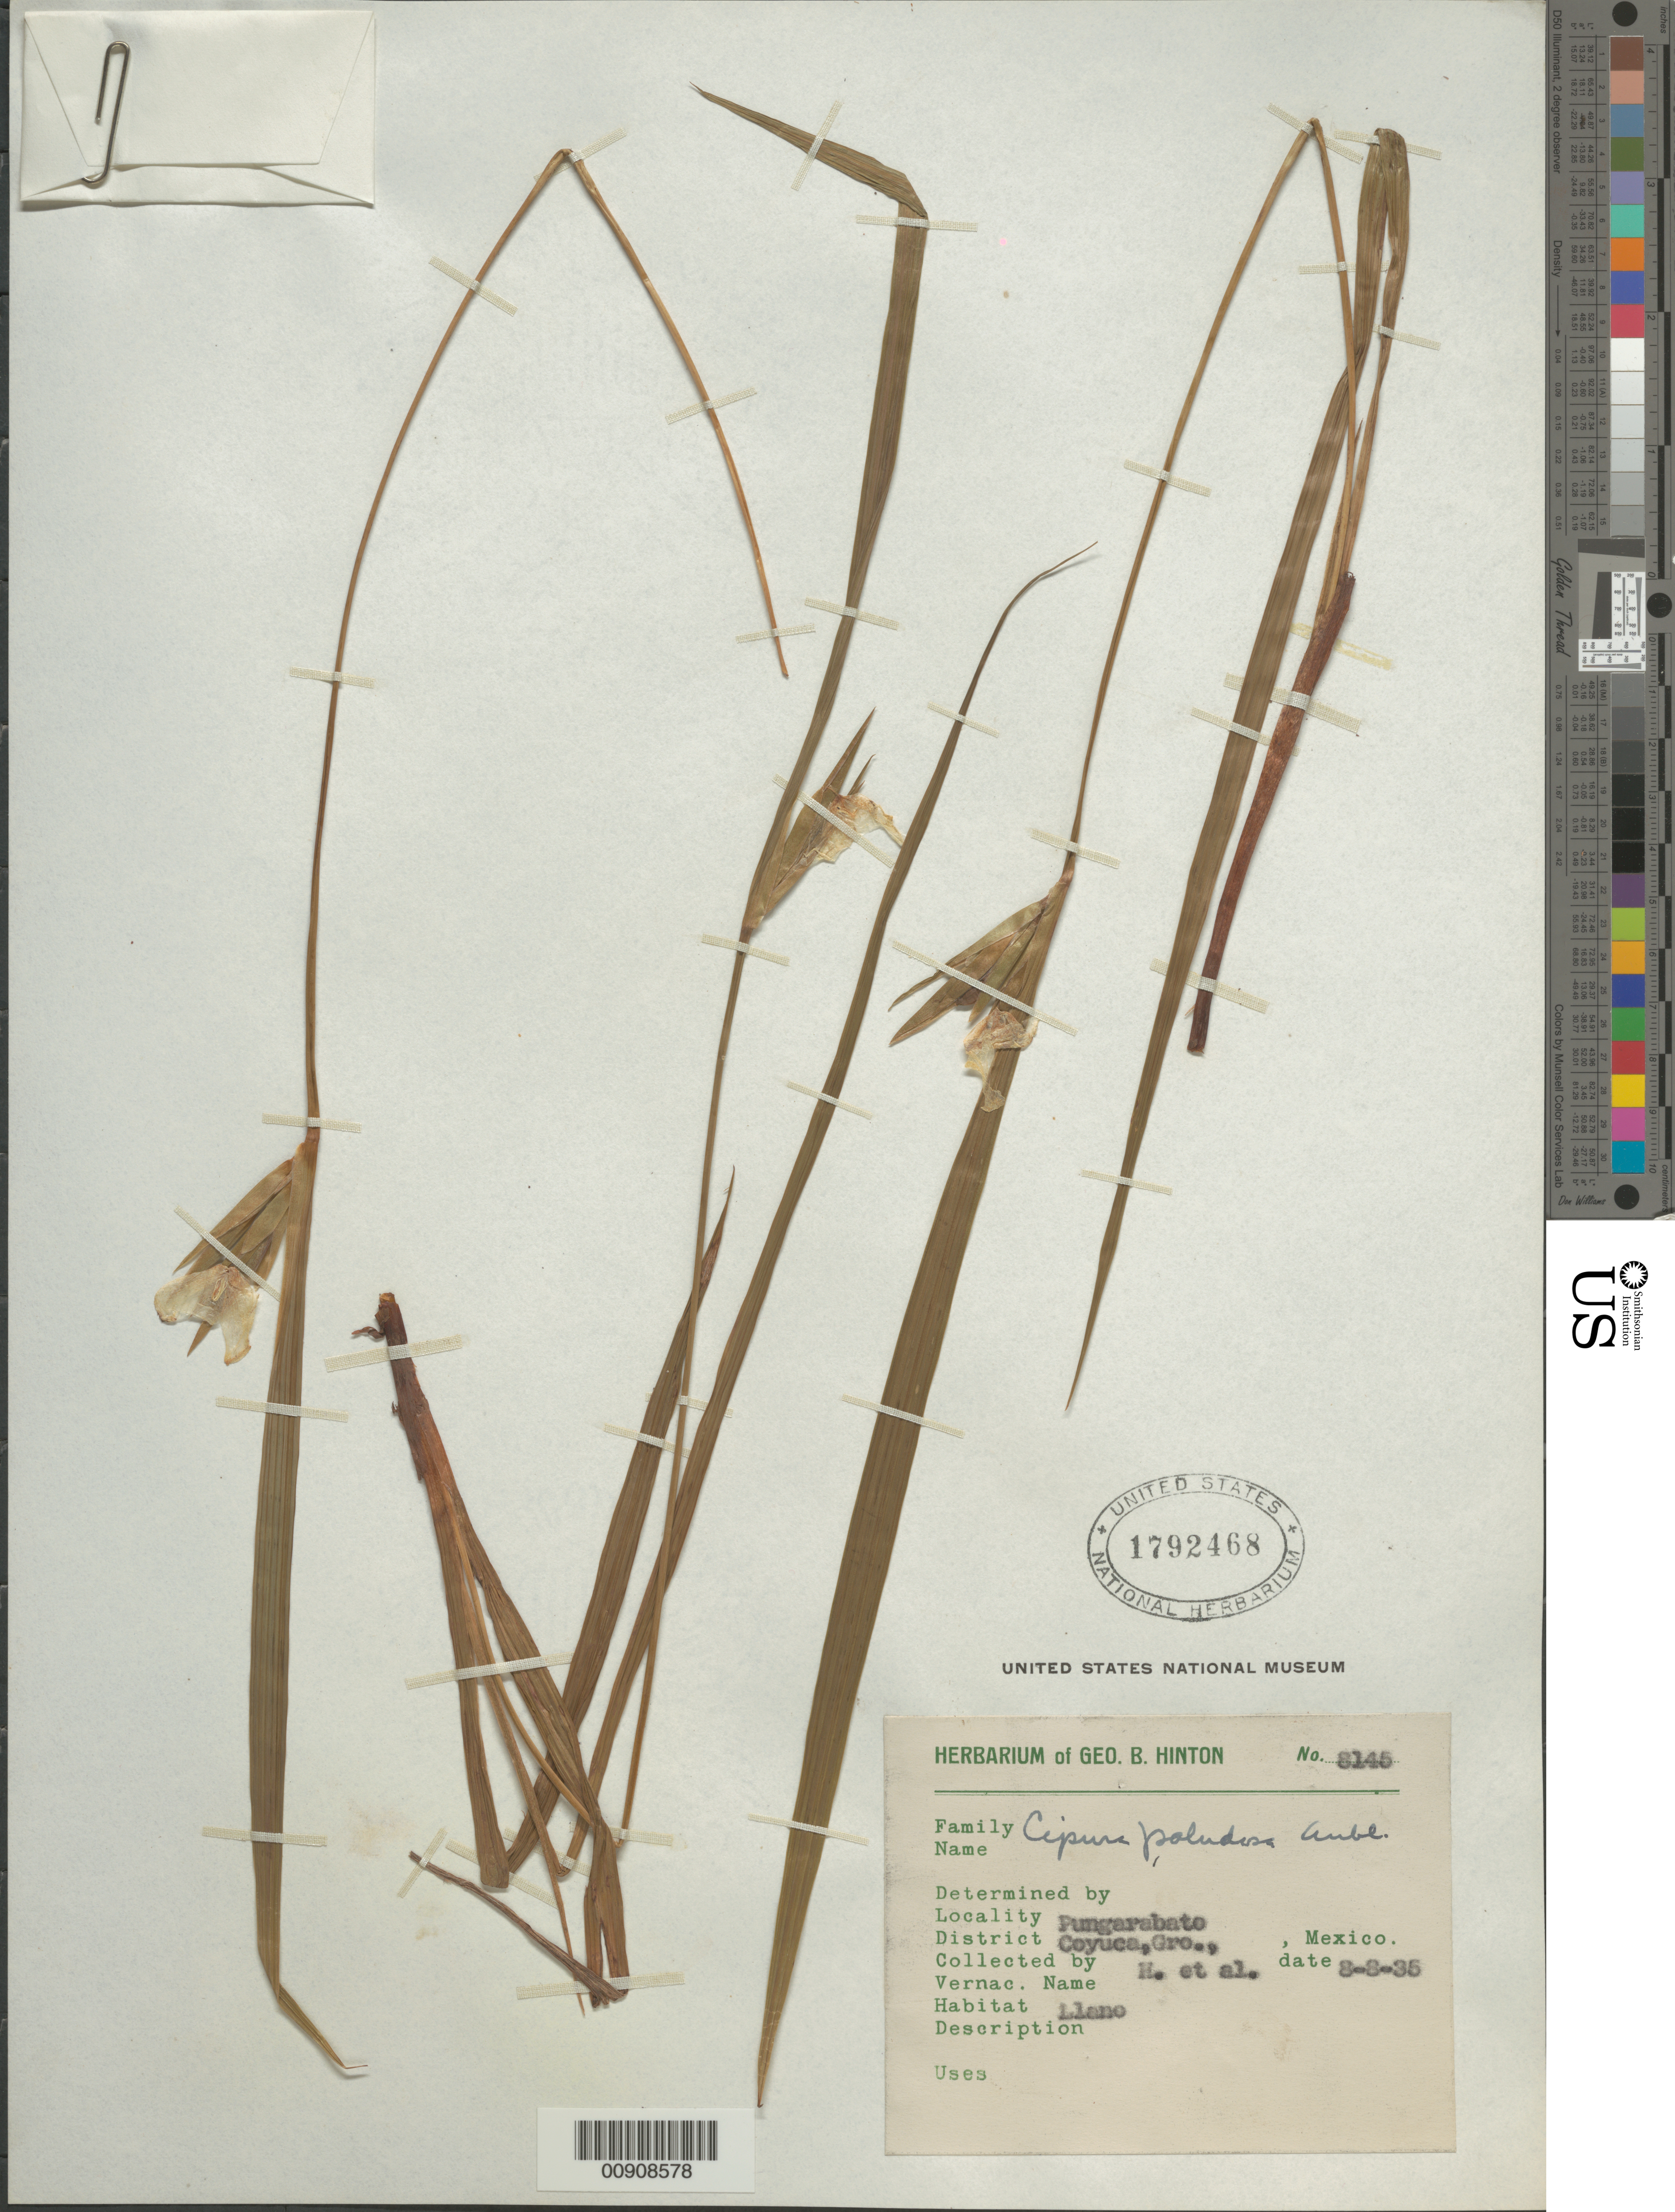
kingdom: Plantae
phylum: Tracheophyta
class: Liliopsida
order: Asparagales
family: Iridaceae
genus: Cipura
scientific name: Cipura paludosa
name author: Aubl.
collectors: G. B. Hinton & et al.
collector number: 8145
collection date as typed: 08 Aug 1935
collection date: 1935-08-08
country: Mexico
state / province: Guerrero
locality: Pungarabato, District Coyuca, Guerrero.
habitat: Llano.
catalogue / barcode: US 1792468